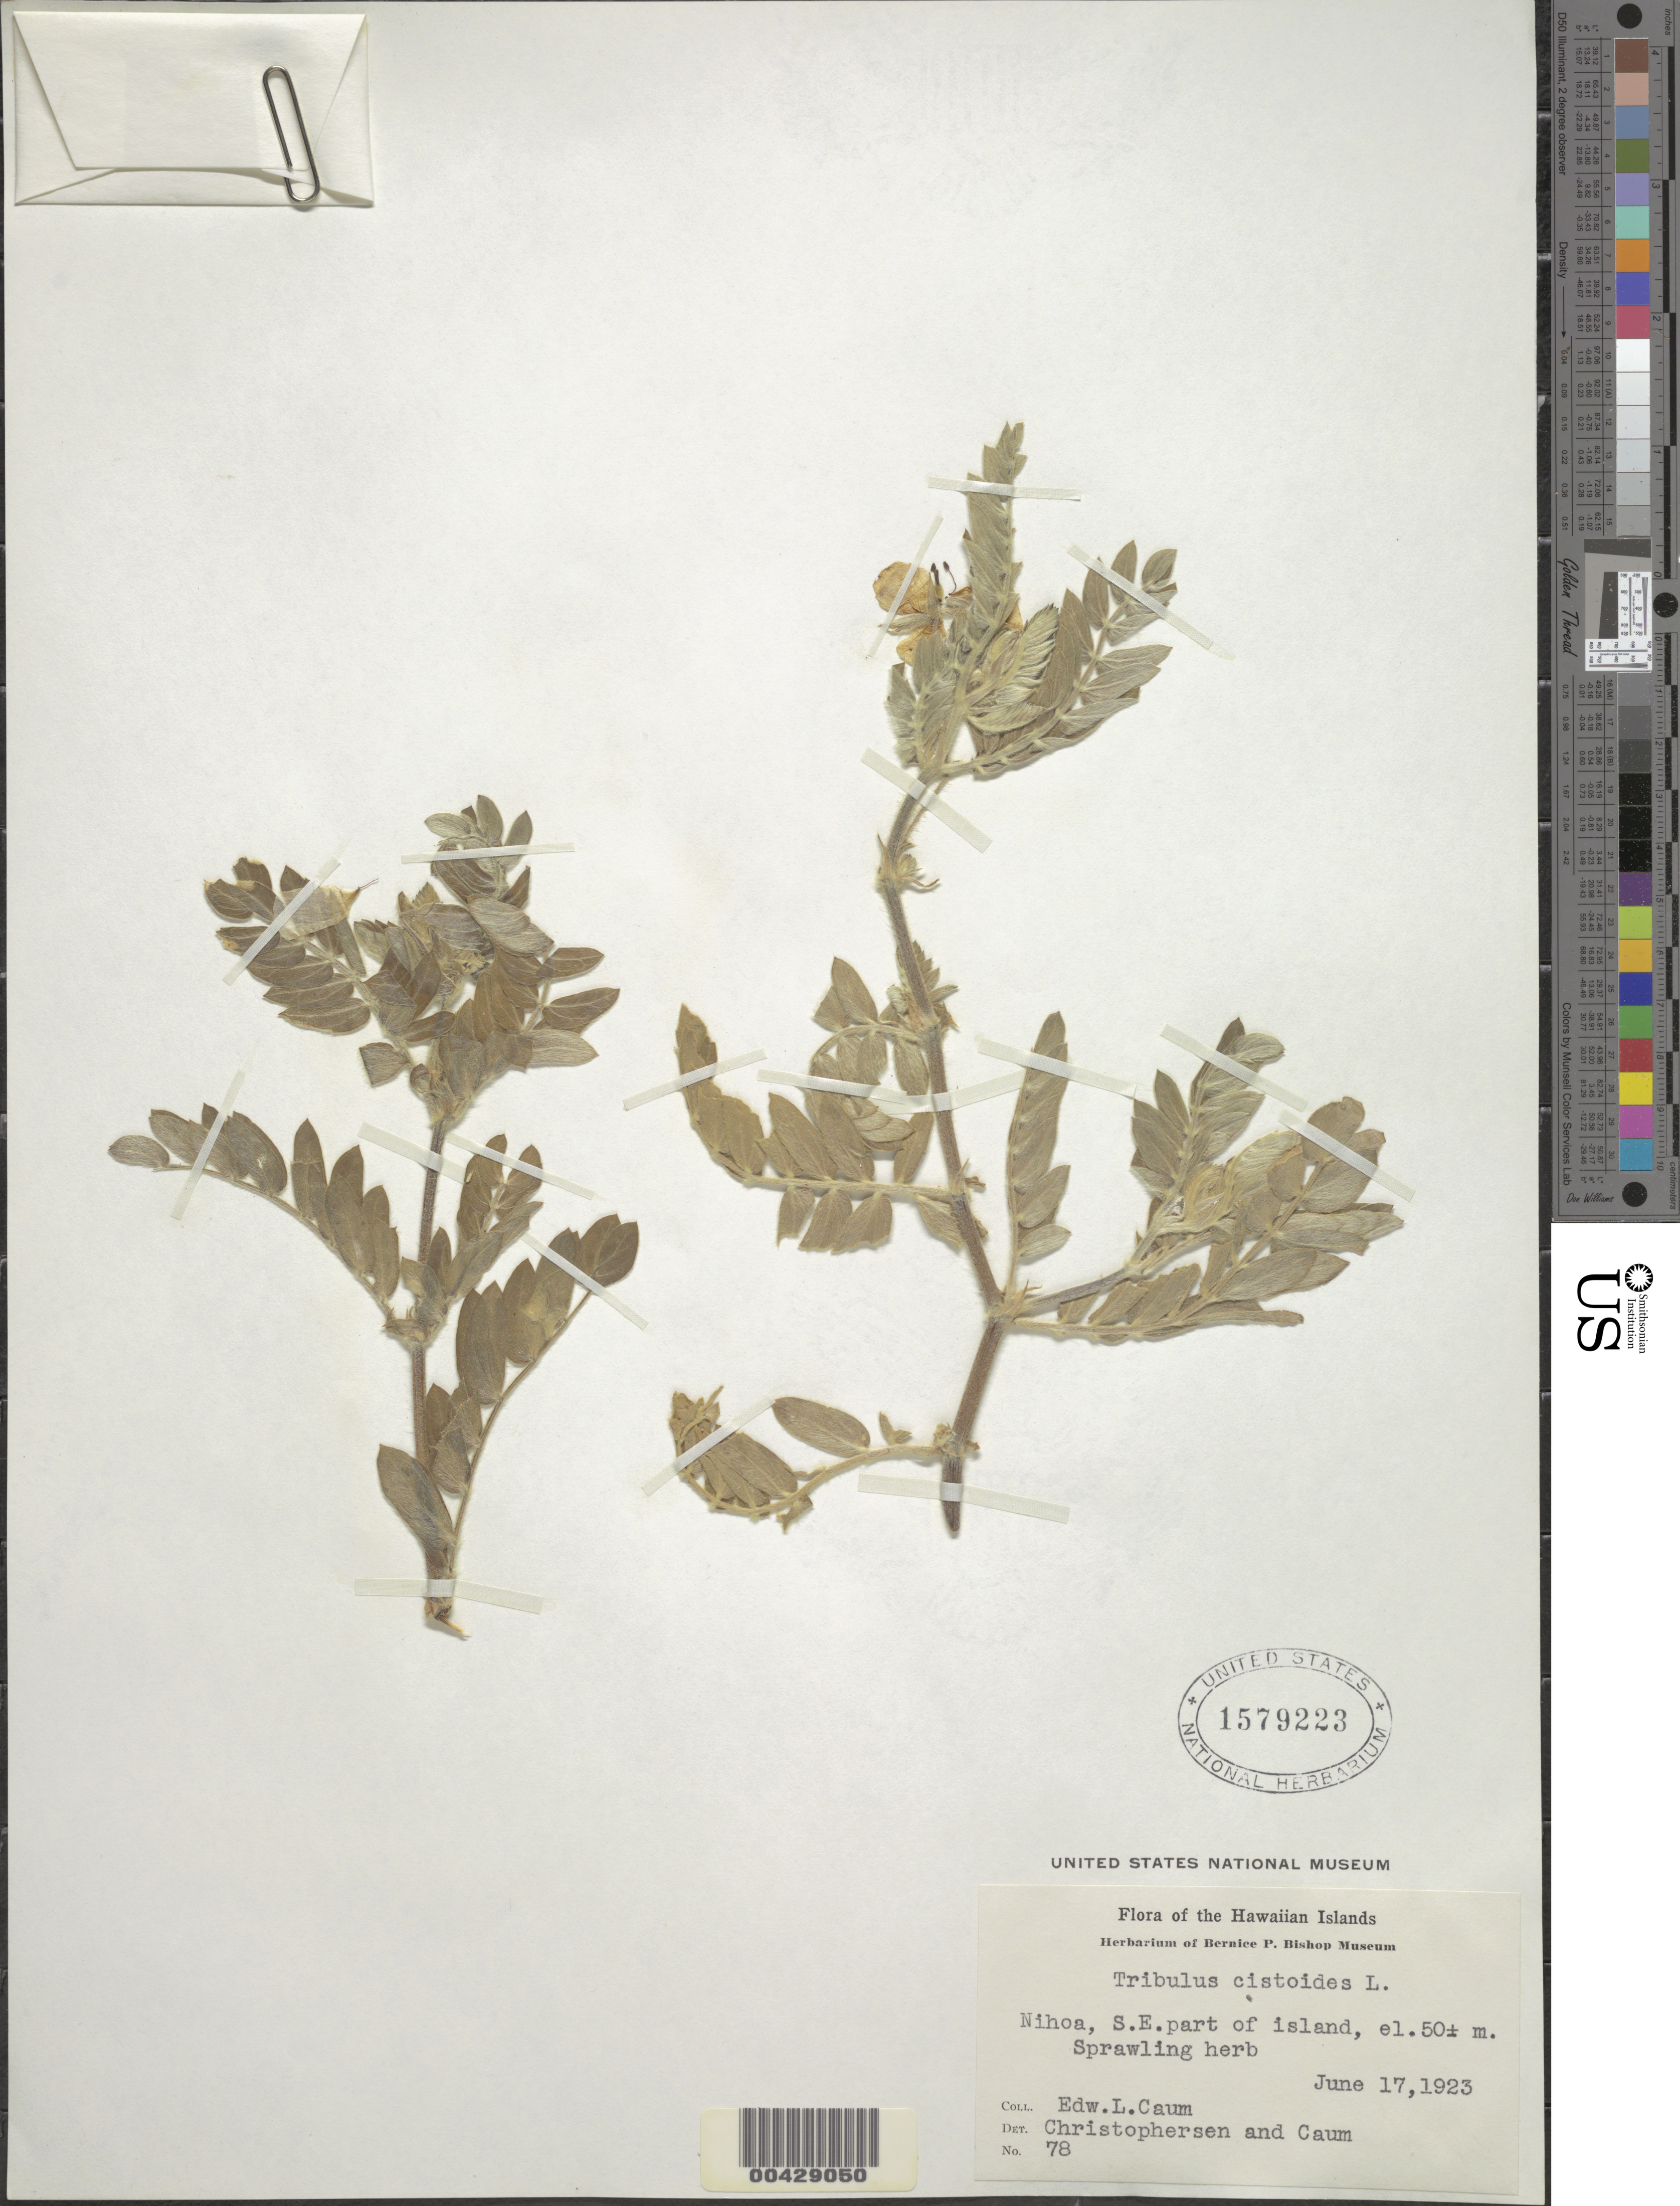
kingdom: Plantae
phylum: Tracheophyta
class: Magnoliopsida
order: Zygophyllales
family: Zygophyllaceae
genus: Tribulus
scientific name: Tribulus cistoides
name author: L.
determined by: Christophersen, Erling; Caum, E. L.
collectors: E. L. Caum, E. Christophersen & E. L. Caum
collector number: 78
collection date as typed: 17 Jun 1923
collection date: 1923-06-17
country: United States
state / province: Hawaii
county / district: Honolulu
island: Nihoa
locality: Nihoa, southeast part of island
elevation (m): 50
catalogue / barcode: US 1579223